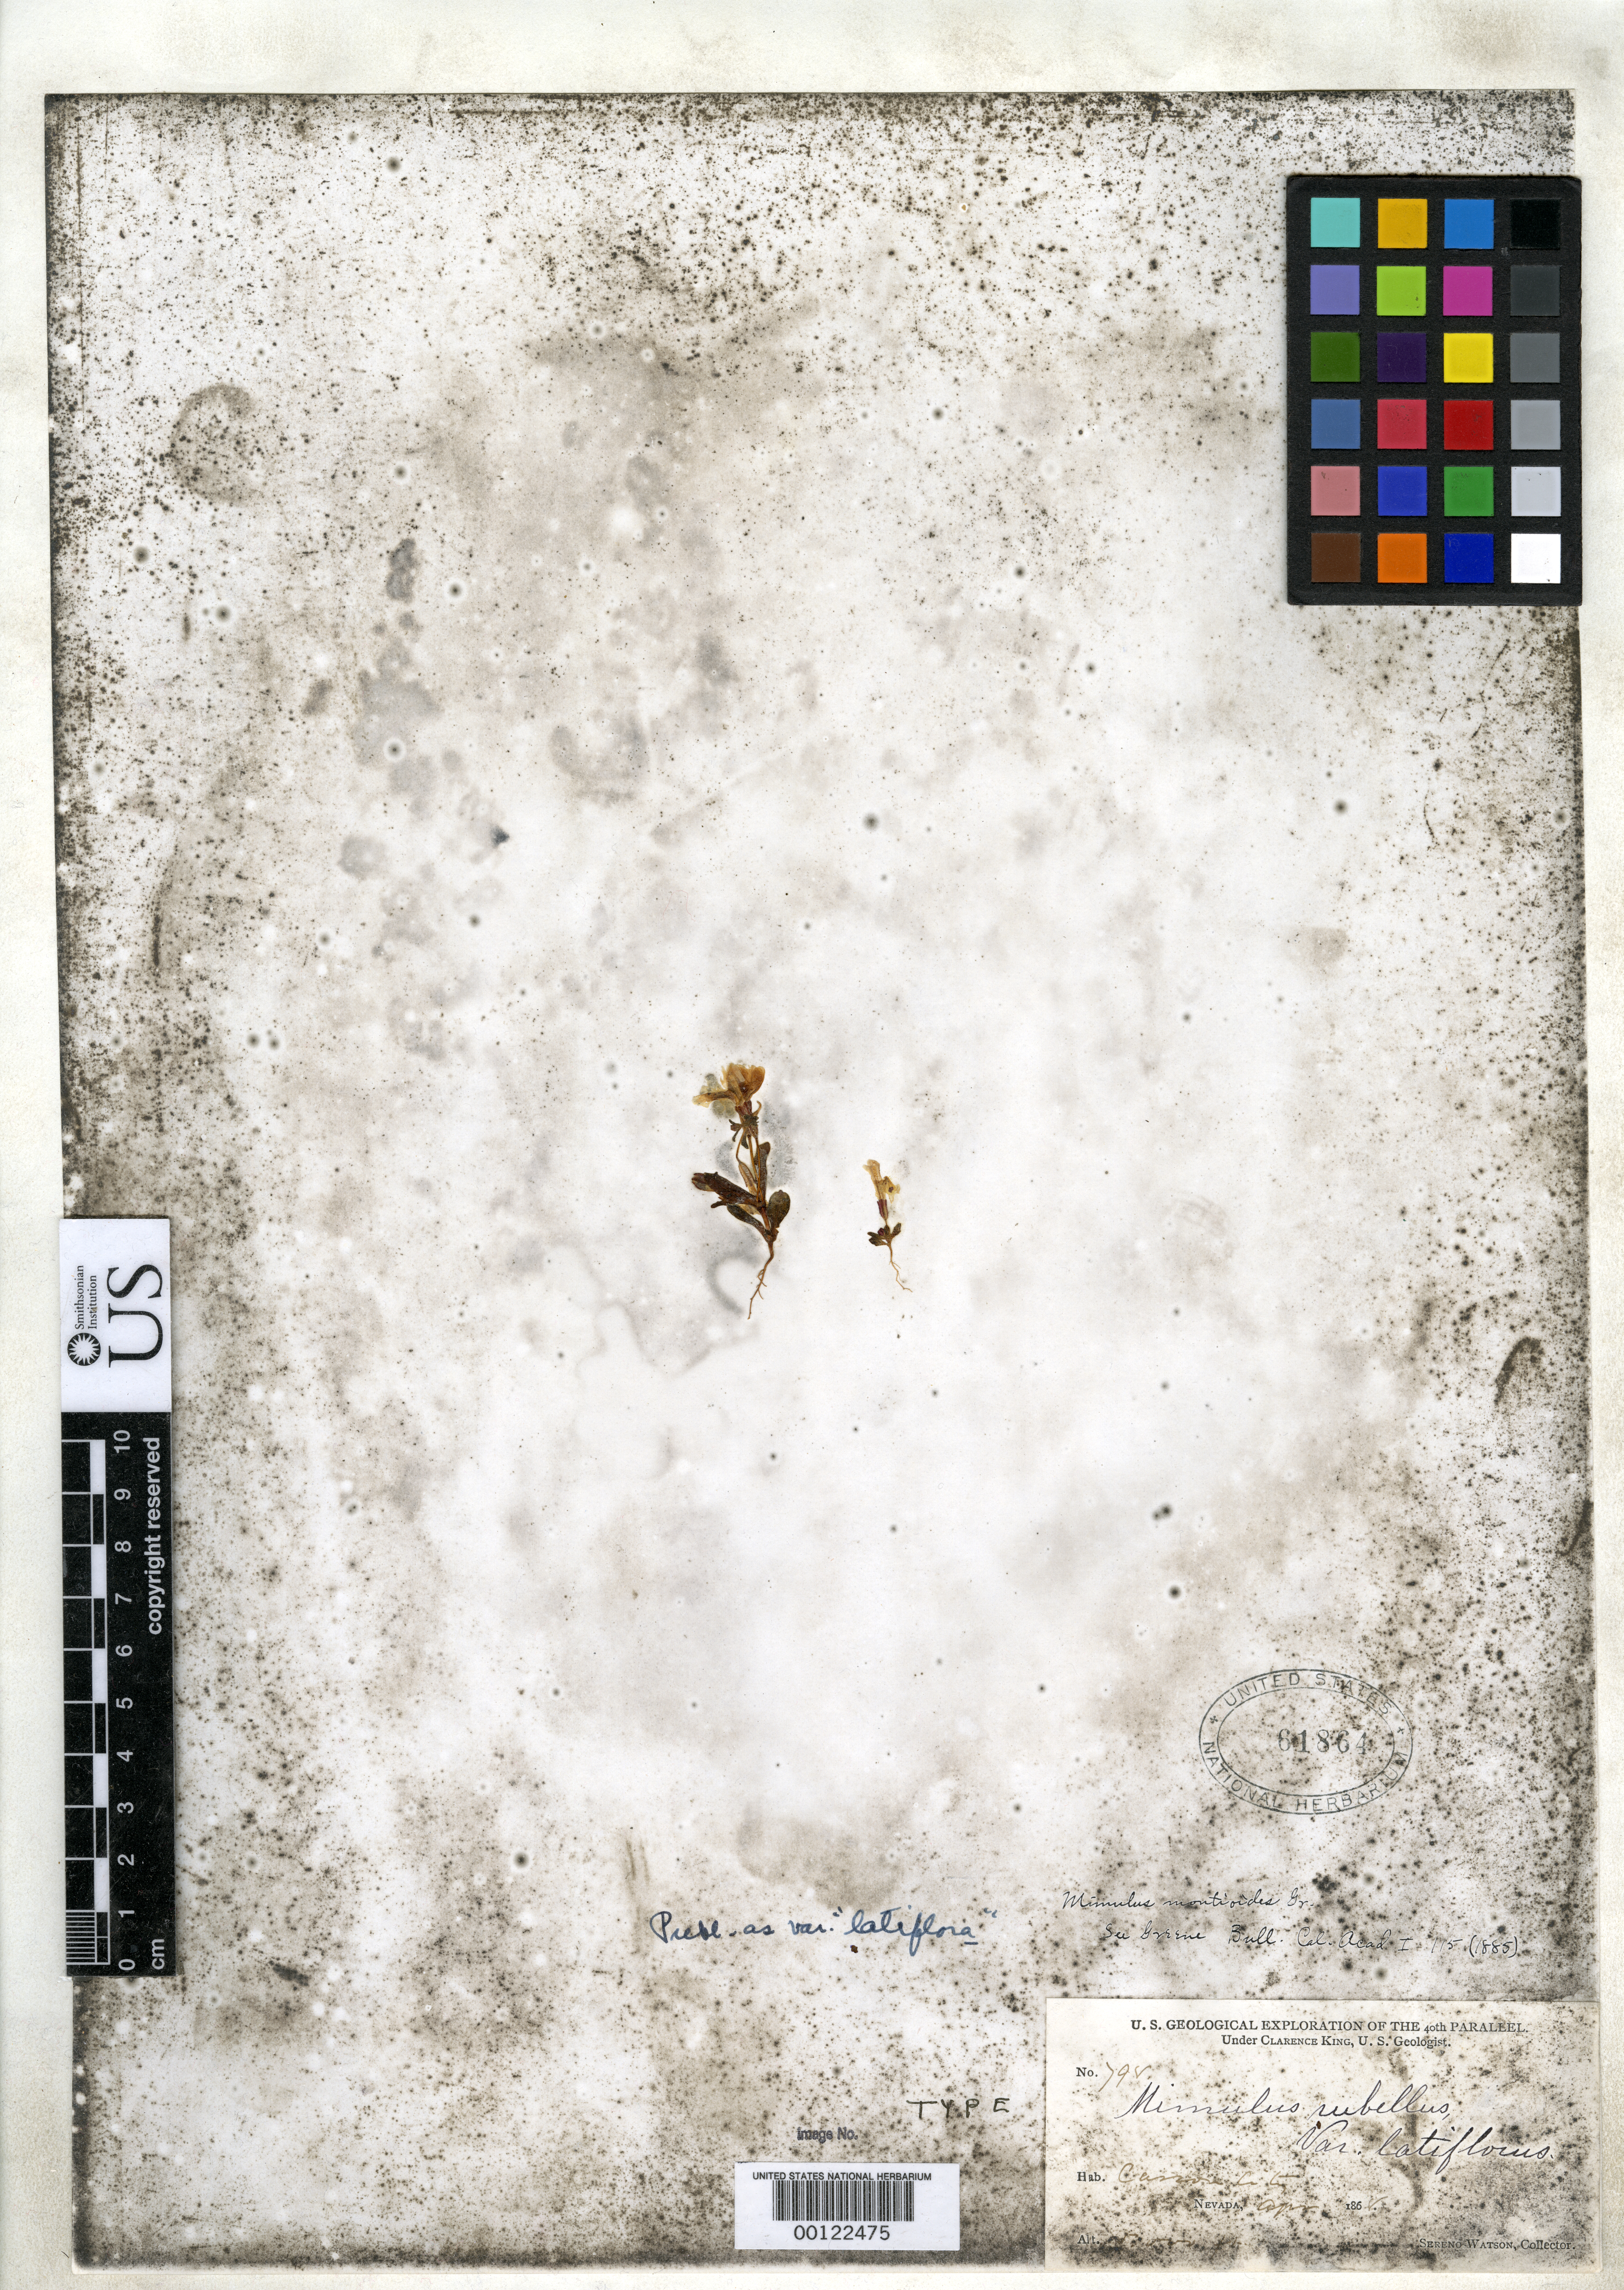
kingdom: Plantae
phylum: Tracheophyta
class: Magnoliopsida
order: Lamiales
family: Phrymaceae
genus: Mimulus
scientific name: Mimulus rubellus var. latiflorus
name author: S. Watson in C. King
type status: Isotype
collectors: S. Watson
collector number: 798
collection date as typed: Apr 1868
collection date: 1868-04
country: United States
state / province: Nevada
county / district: Ormsby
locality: Carson Valley.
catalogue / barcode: US 61864